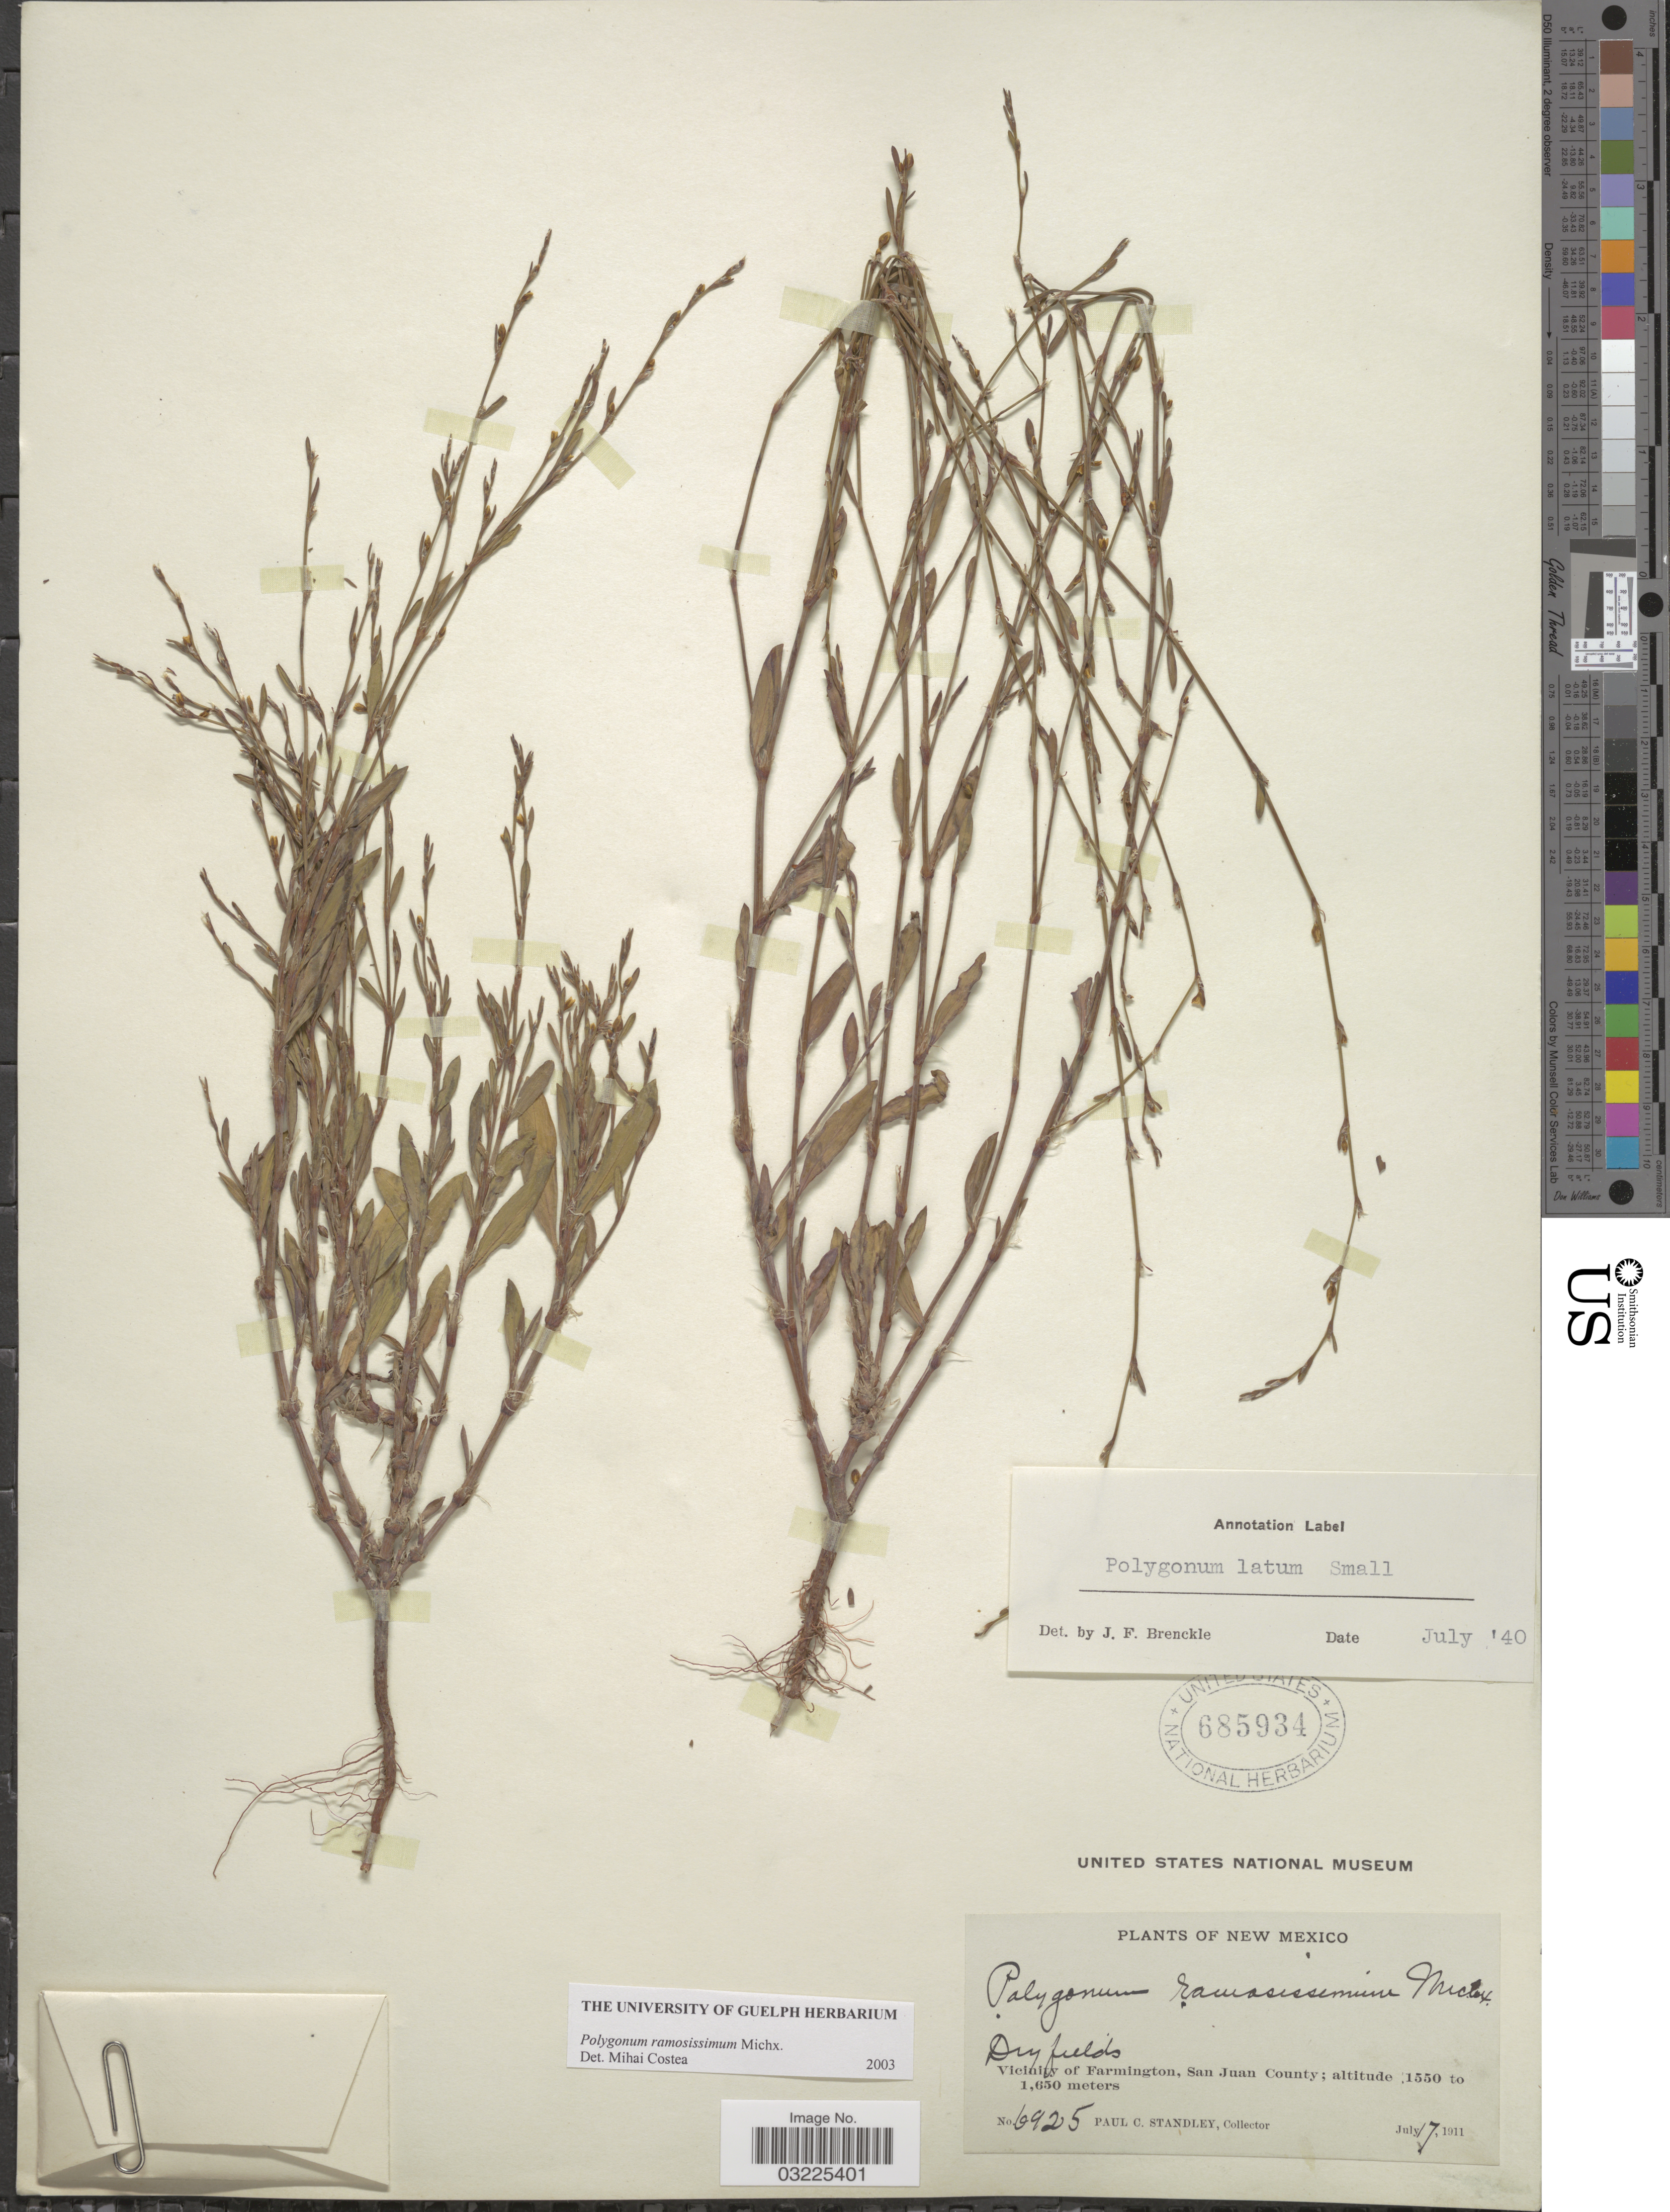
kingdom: Plantae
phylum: Tracheophyta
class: Magnoliopsida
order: Caryophyllales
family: Polygonaceae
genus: Polygonum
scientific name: Polygonum ramosissimum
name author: Michx.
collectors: P. C. Standley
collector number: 6925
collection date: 1911-07-17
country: United States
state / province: New Mexico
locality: Vicinity of Farmington, San Juan County.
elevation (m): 1550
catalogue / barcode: US 685934